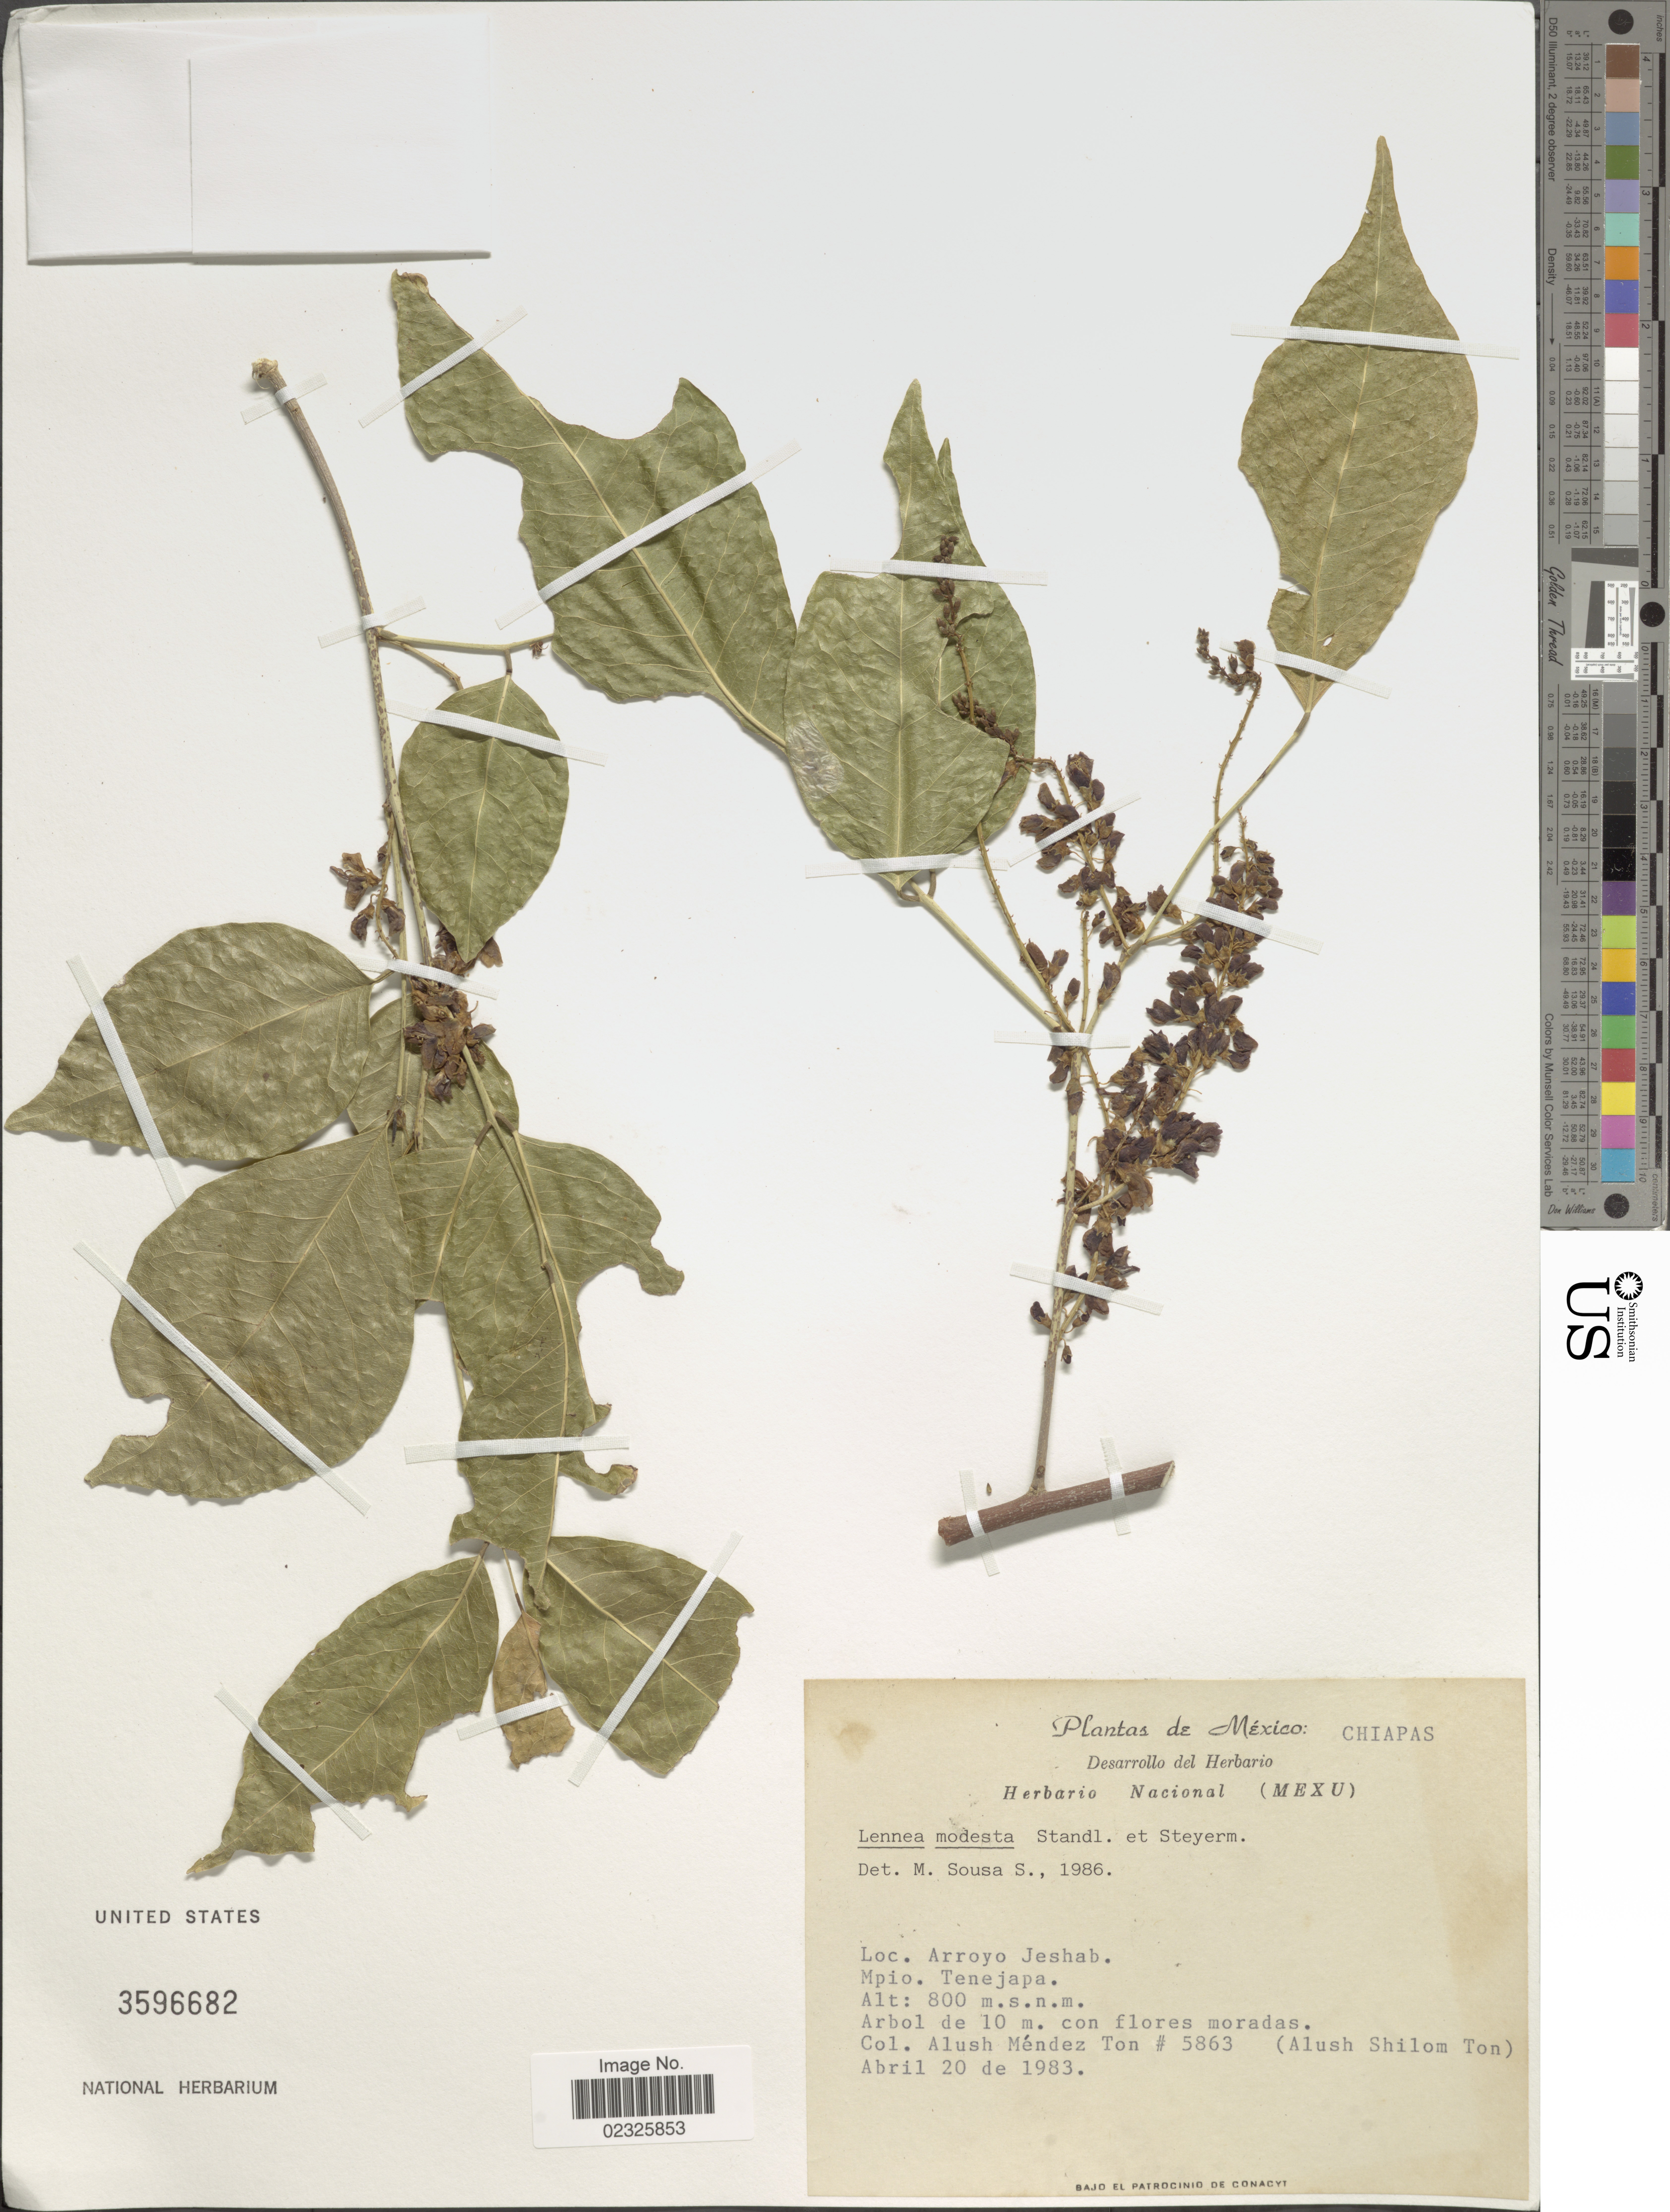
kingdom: Plantae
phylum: Tracheophyta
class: Magnoliopsida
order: Fabales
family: Fabaceae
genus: Lennea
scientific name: Lennea modesta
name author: (Standl. & Steyerm.) Standl. & Steyerm.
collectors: A. M. Ton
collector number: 5863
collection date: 1983-04-20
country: Mexico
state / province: Chiapas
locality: Arroyo Jeshab., Tenejapa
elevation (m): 800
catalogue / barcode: US 3596682